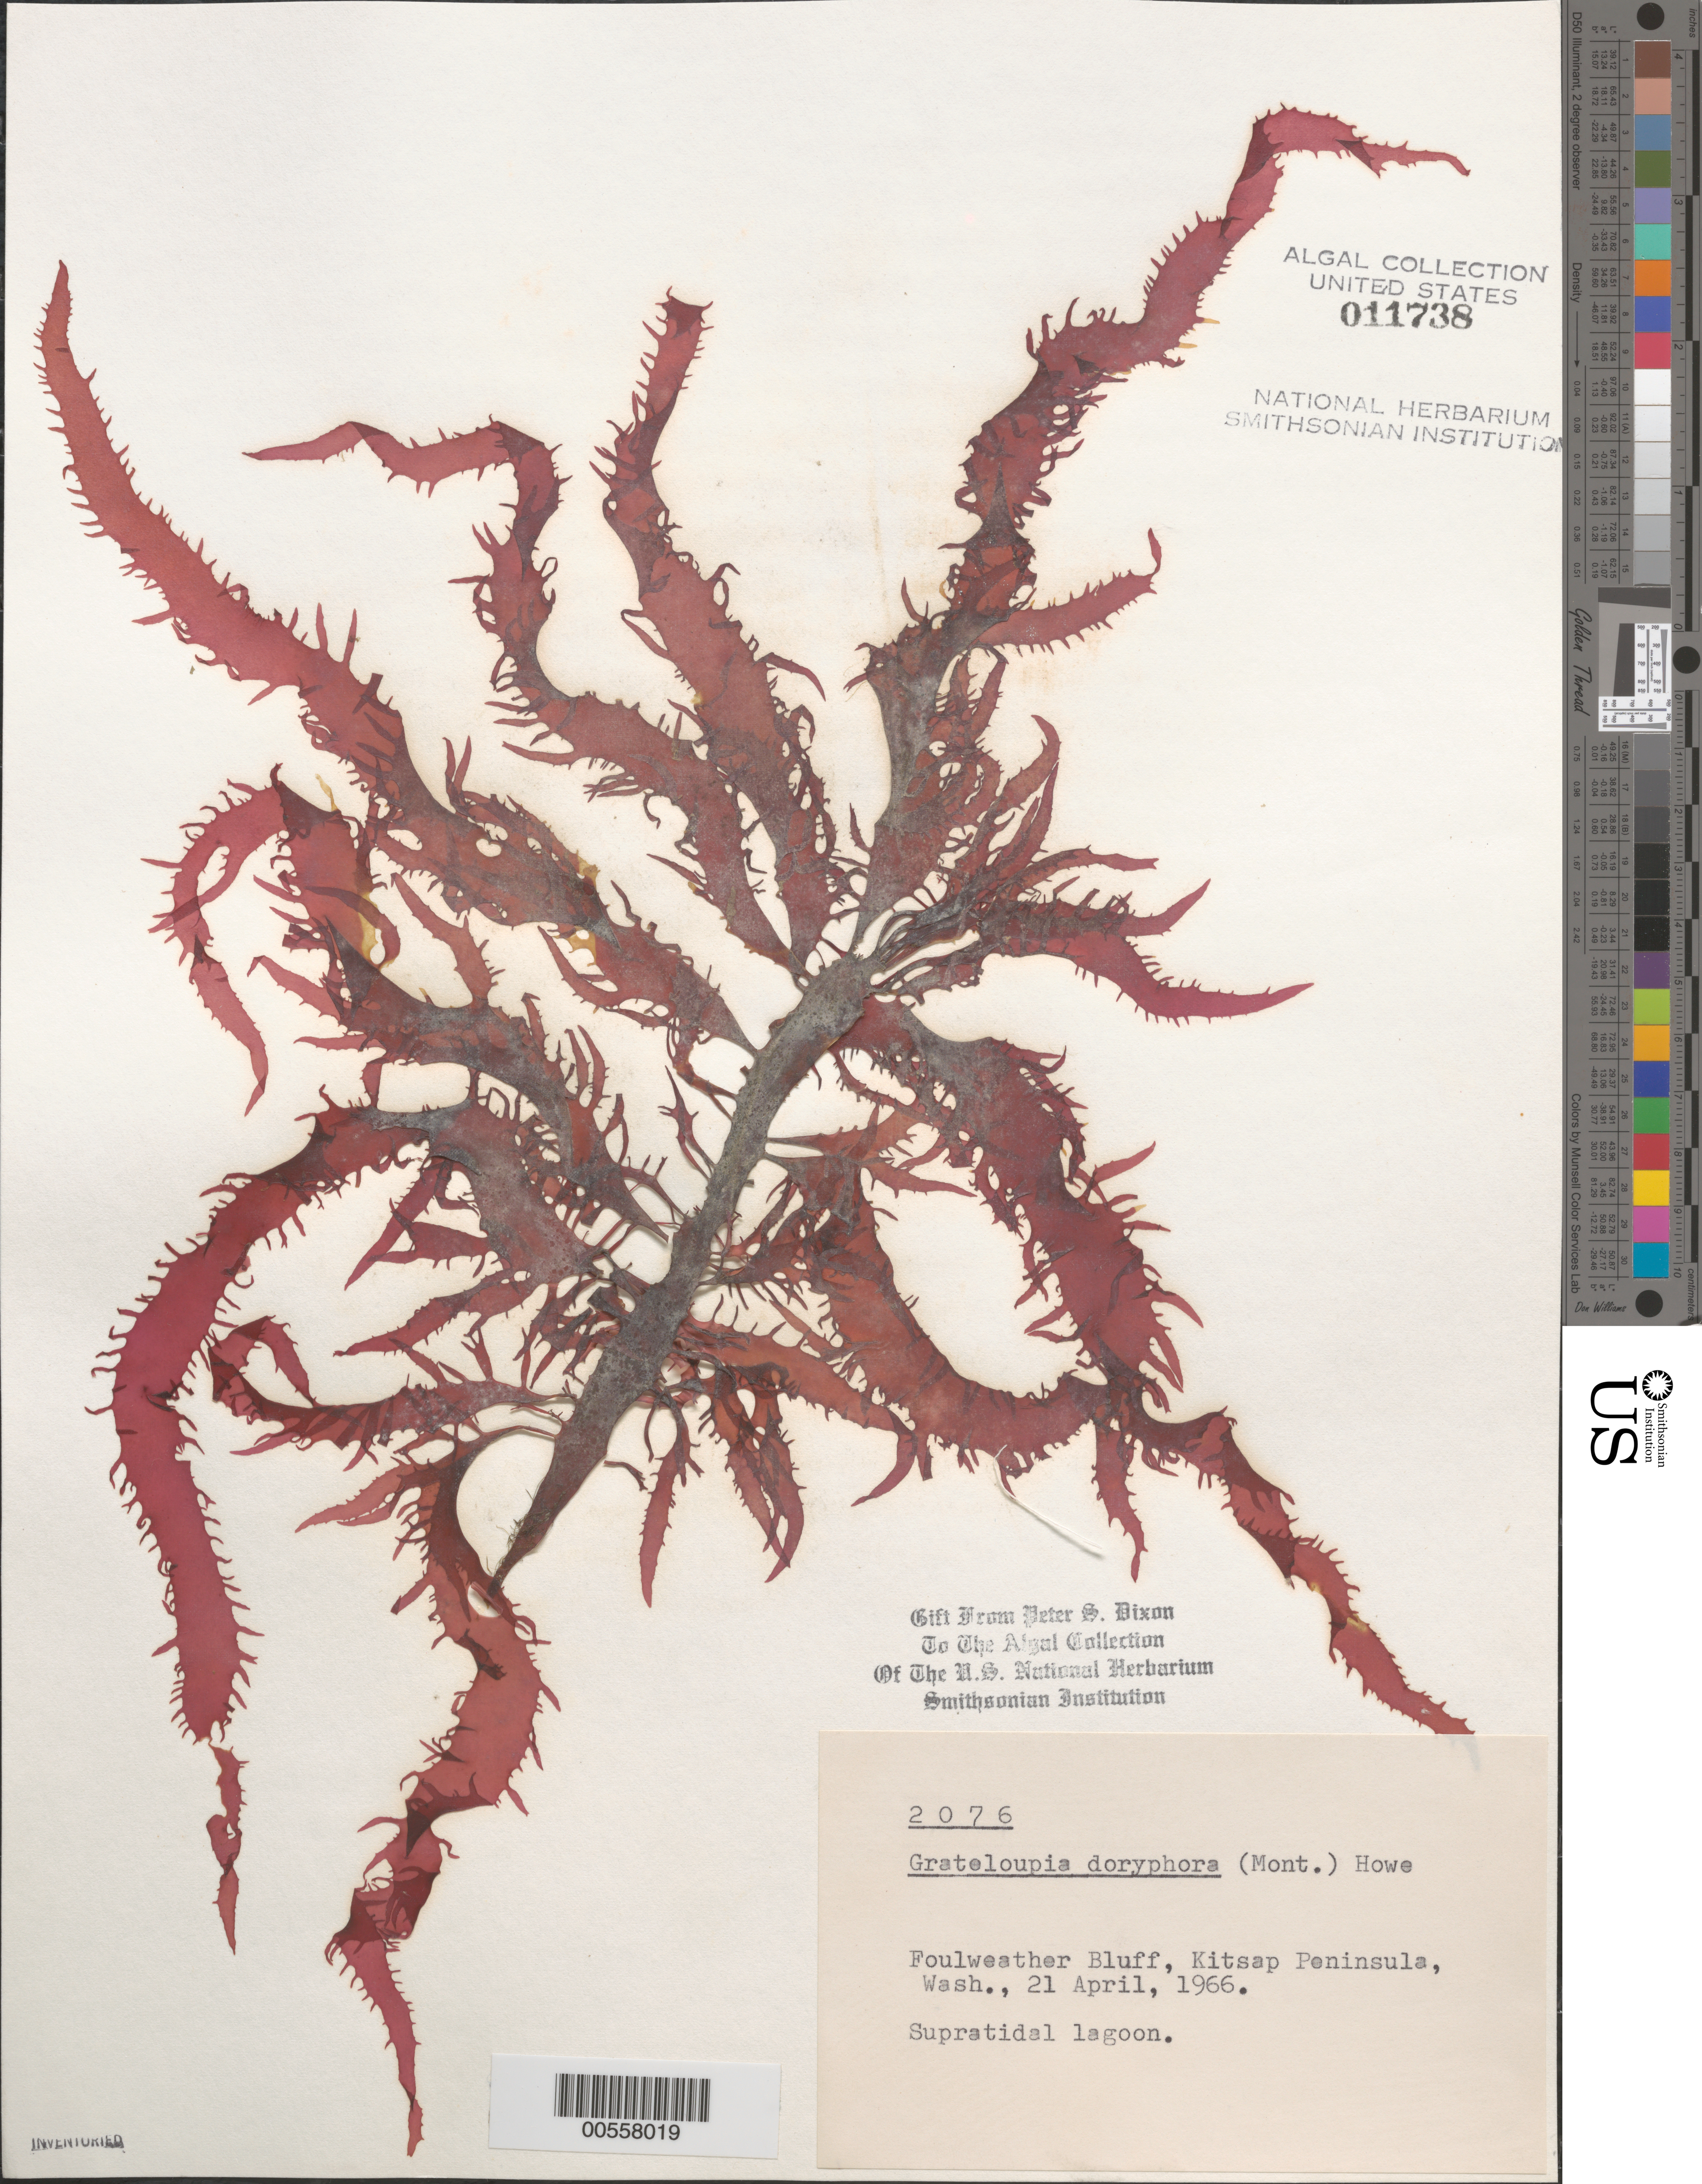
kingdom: Plantae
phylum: Rhodophyta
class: Florideophyceae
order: Halymeniales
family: Halymeniaceae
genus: Grateloupia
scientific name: Grateloupia doryphora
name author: (Mont.) Howe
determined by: Dixon, P. S.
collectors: P. S. Dixon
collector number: PSD 2076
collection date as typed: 21 Apr 1966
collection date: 1966-04-21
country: United States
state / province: Washington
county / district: Kitsap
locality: Foulweather Bluff, Kitsap Peninsula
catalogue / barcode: US 11738